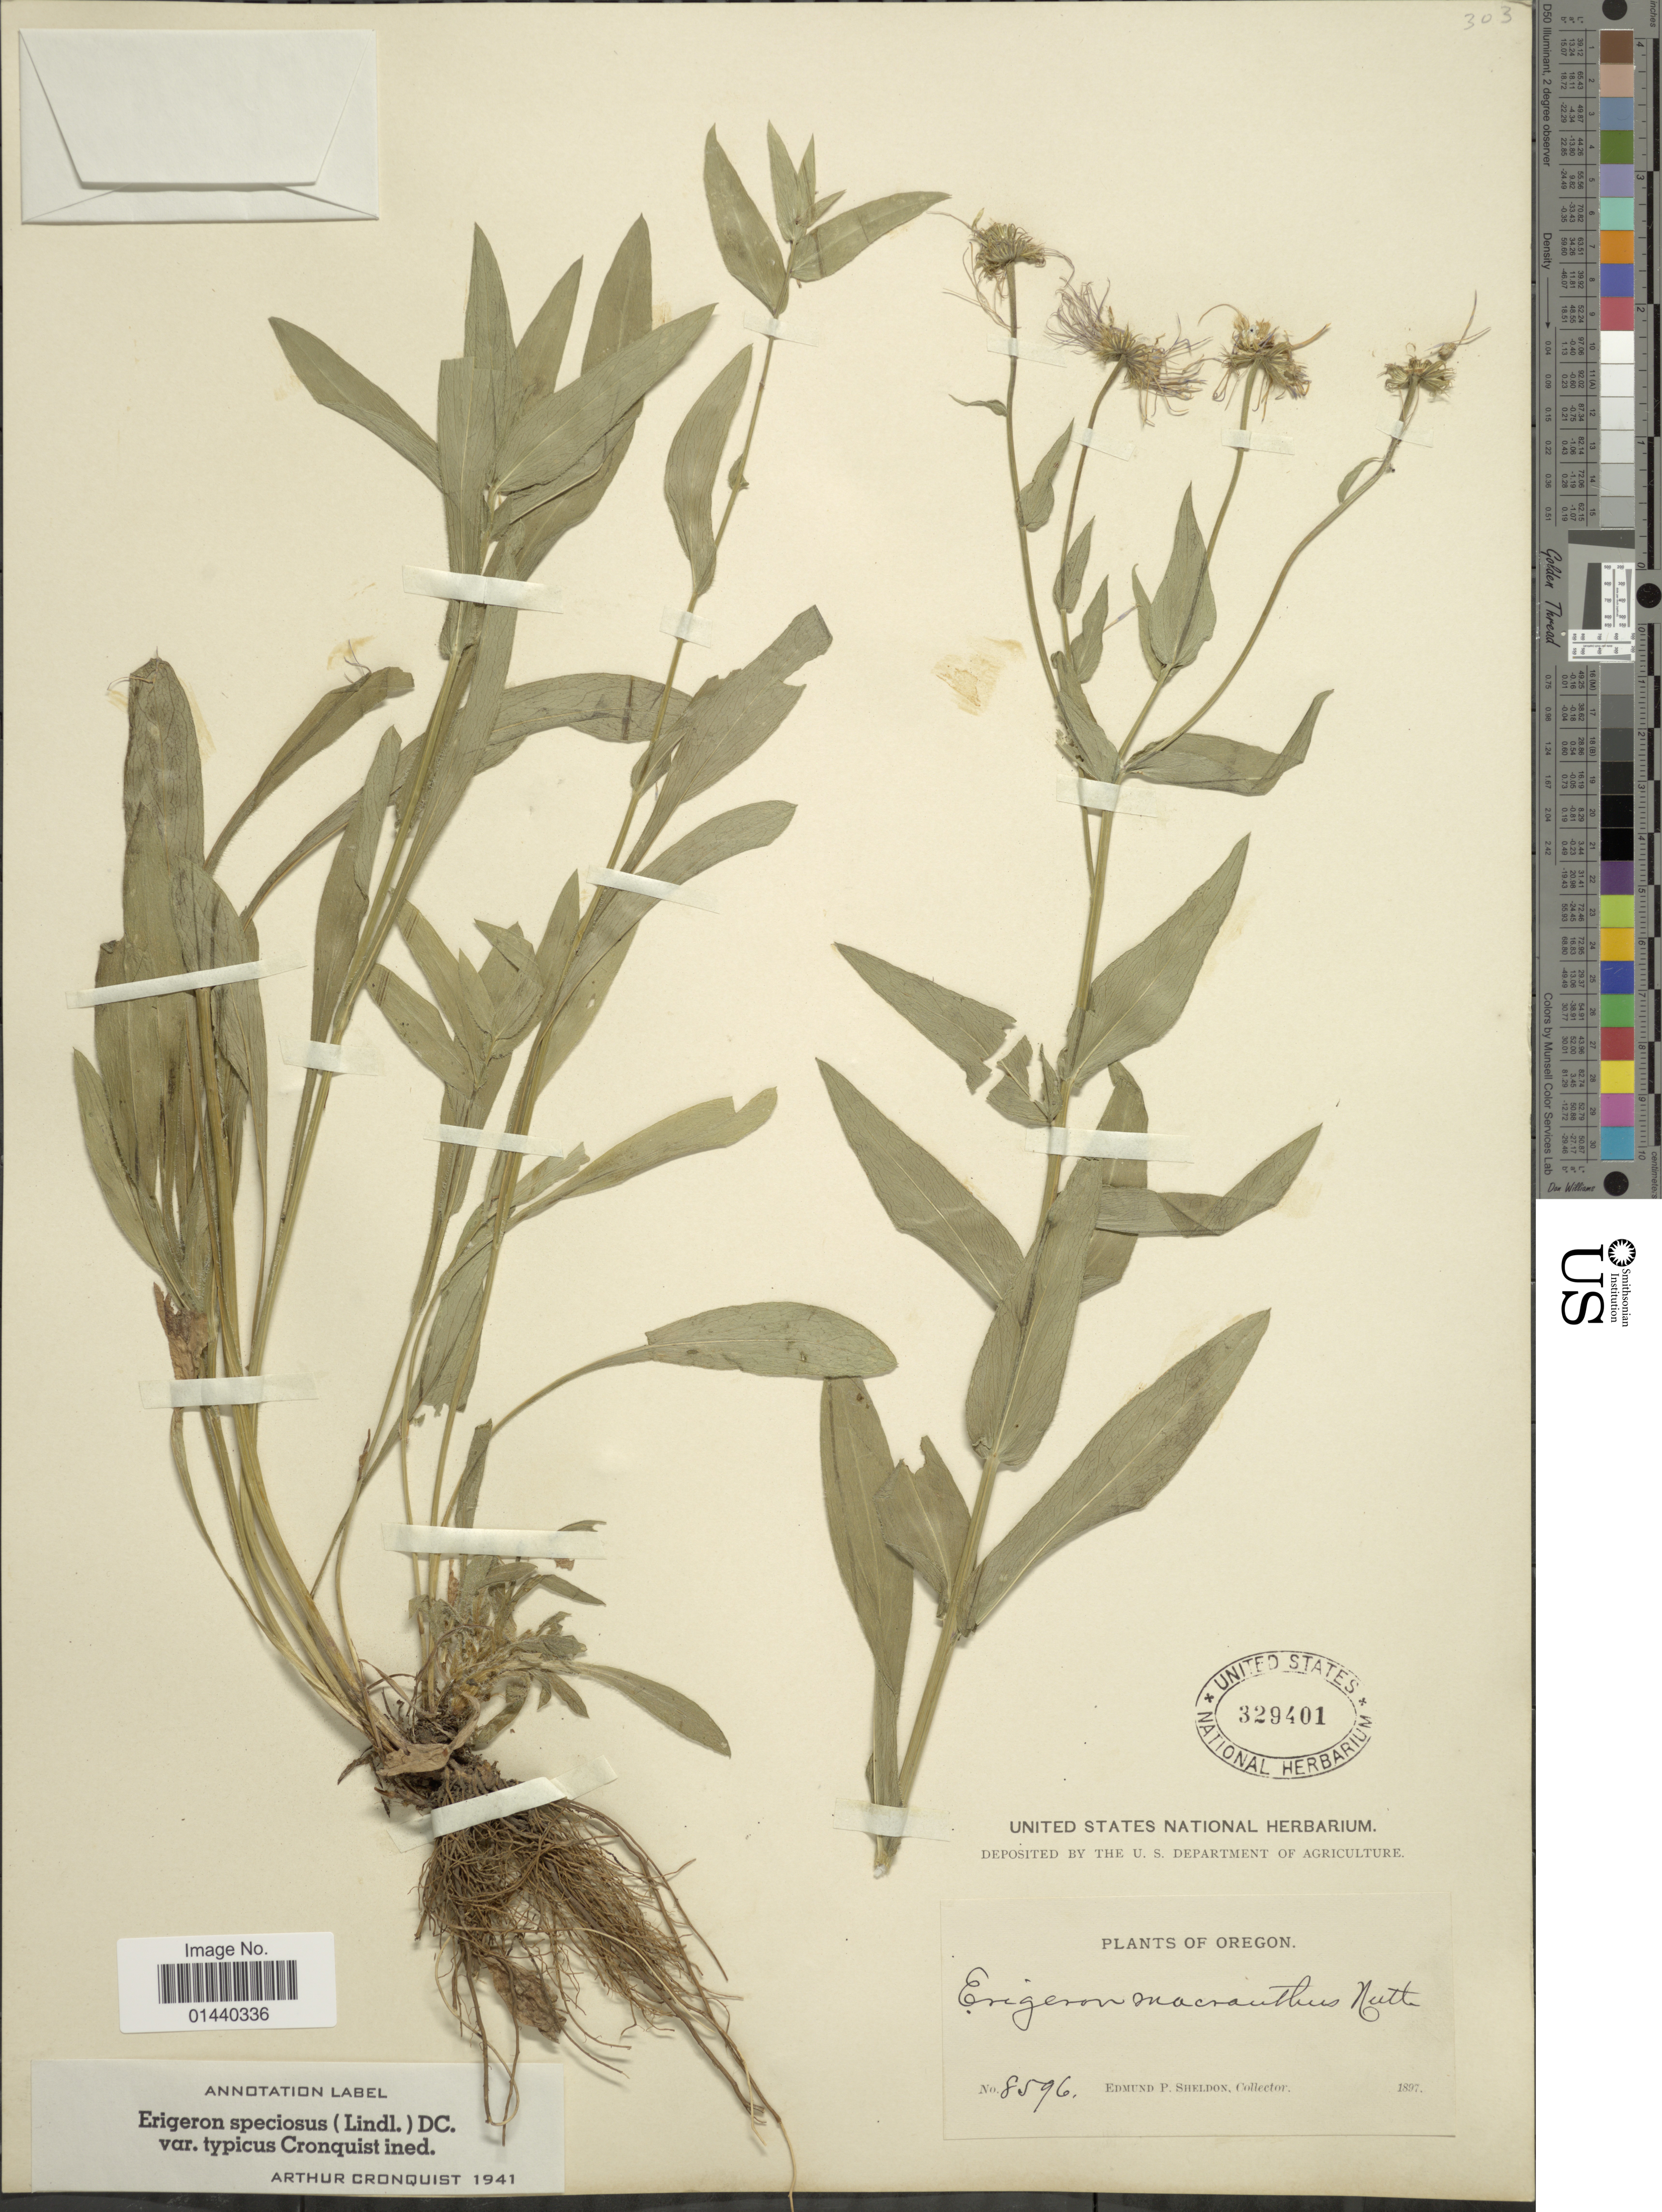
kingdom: Plantae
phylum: Tracheophyta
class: Magnoliopsida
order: Asterales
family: Asteraceae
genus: Erigeron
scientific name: Erigeron speciosus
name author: (Lindl.) DC.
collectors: E. P. Sheldon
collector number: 8596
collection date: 1897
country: United States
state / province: Oregon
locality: Oregon.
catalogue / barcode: US 329401